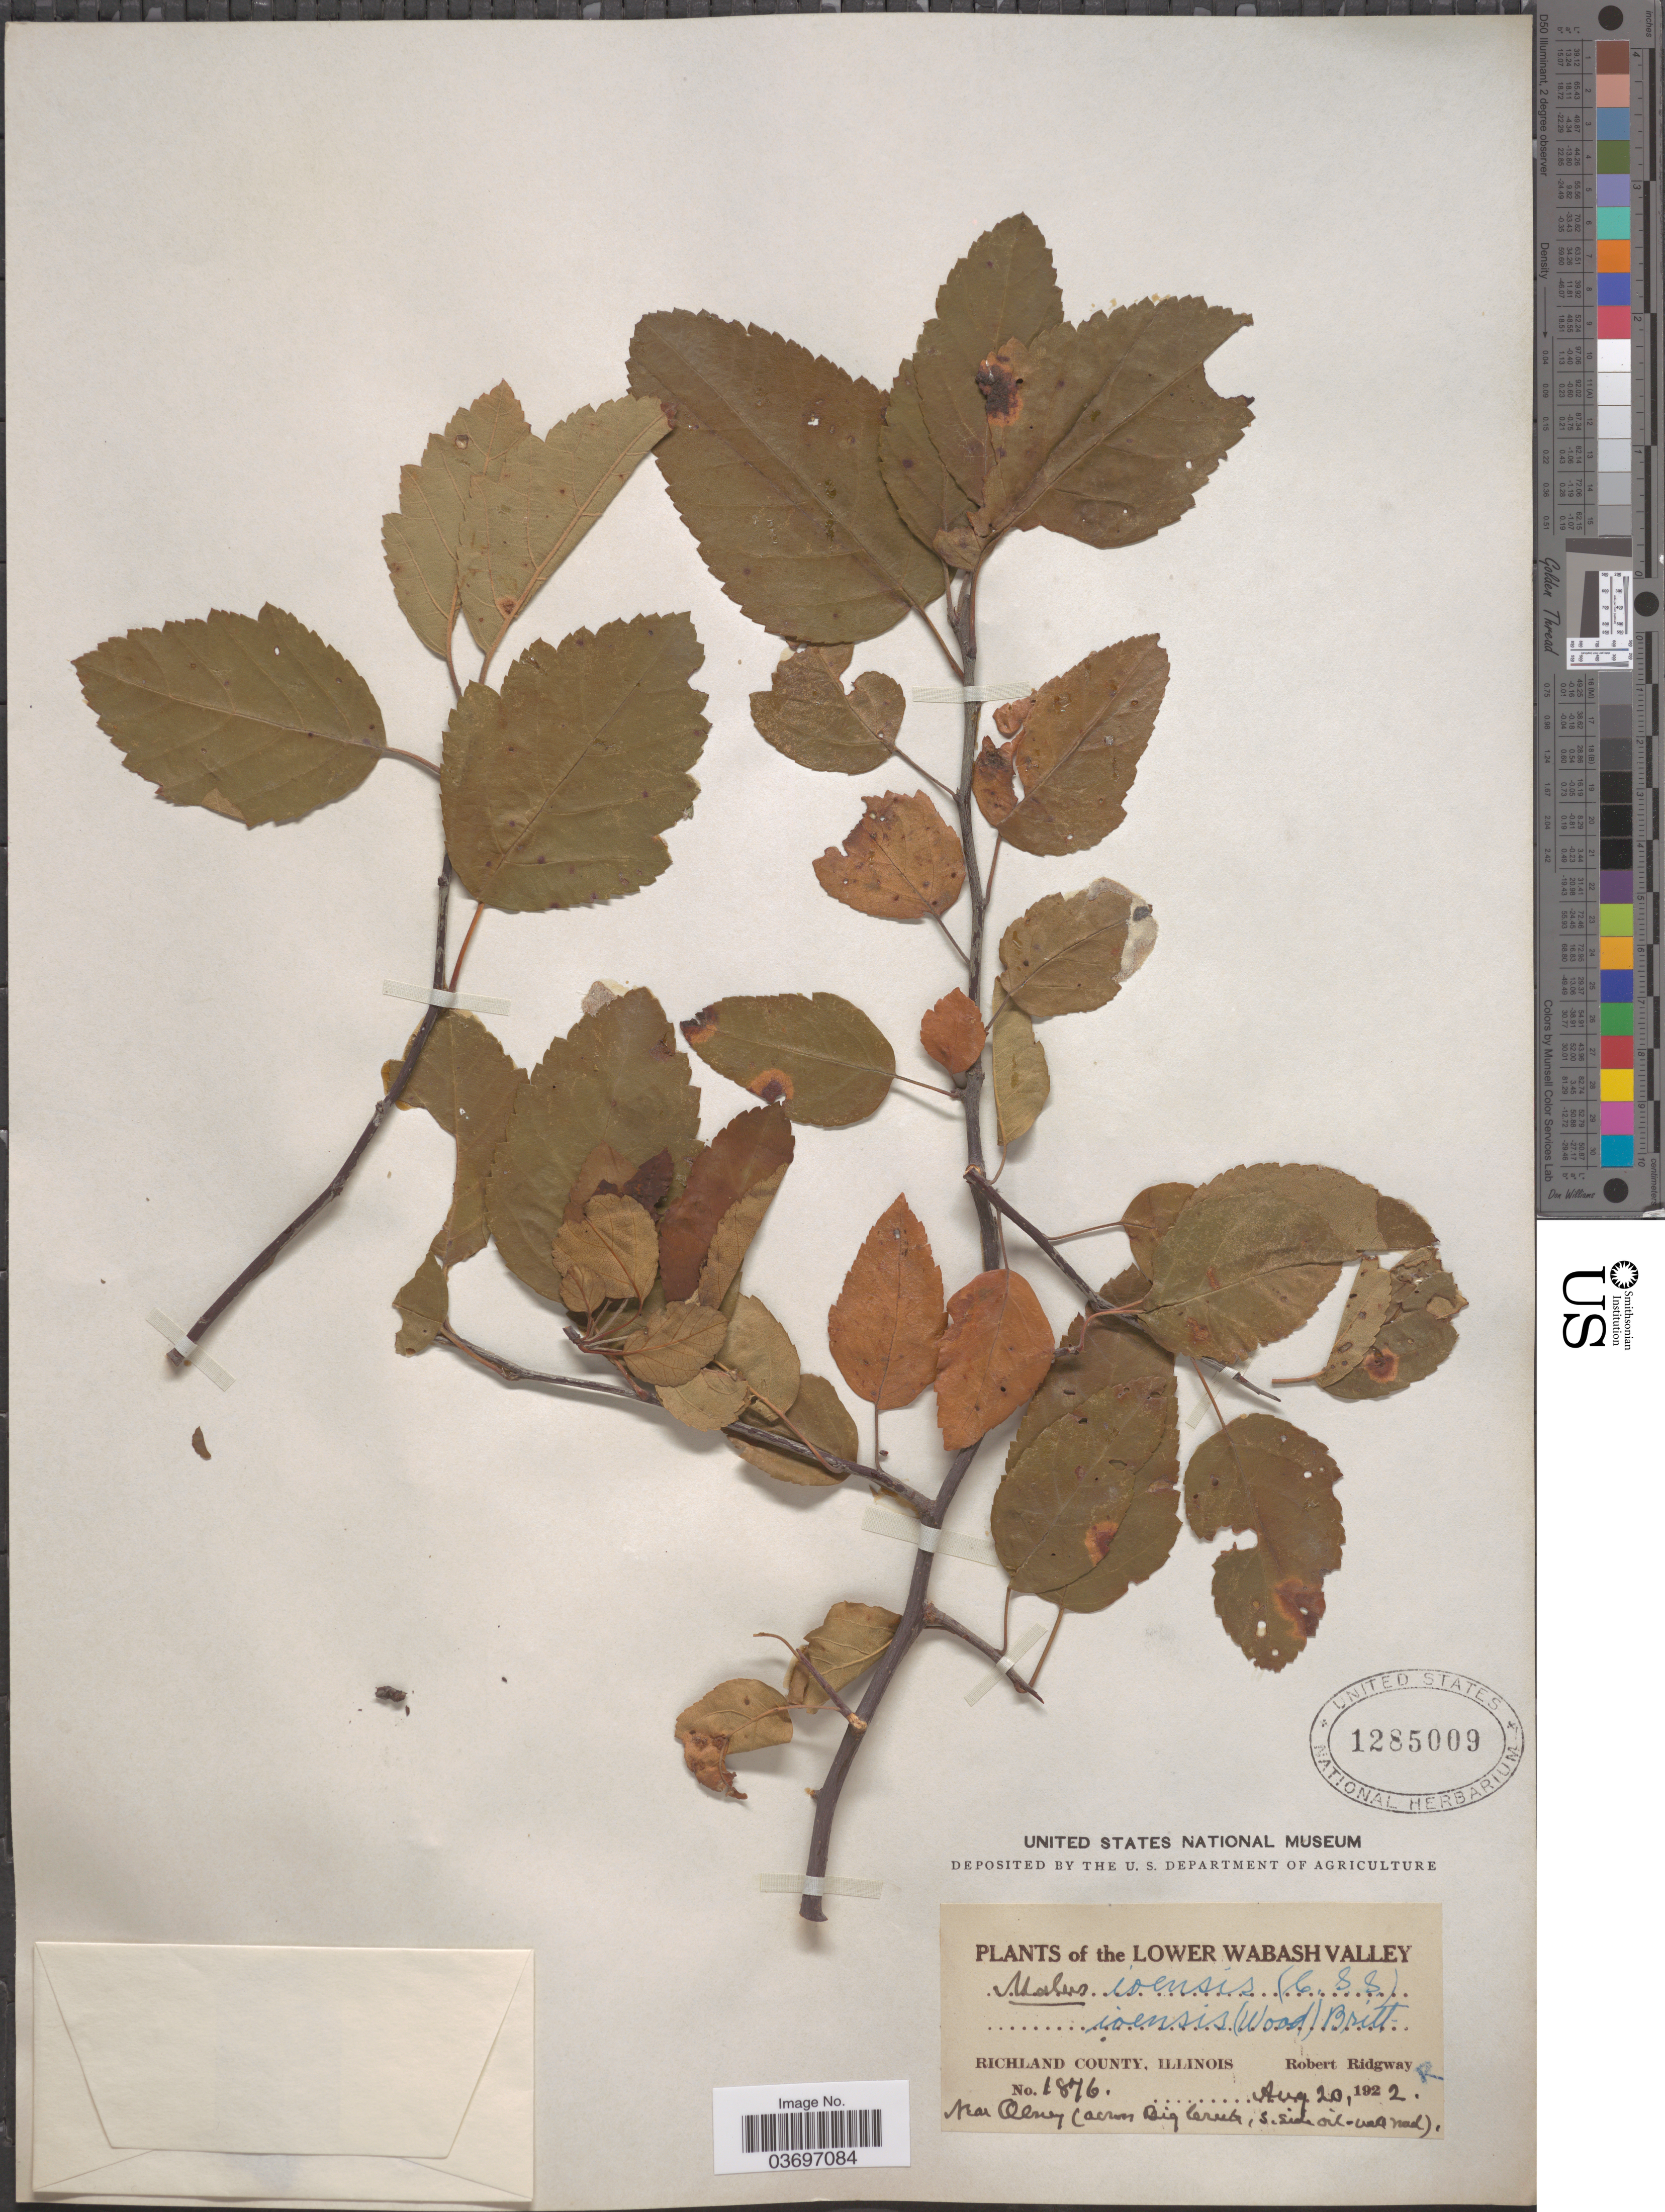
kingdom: Plantae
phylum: Tracheophyta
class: Magnoliopsida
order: Rosales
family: Rosaceae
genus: Malus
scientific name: Malus ioensis var. ioensis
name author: Rehder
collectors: R. Ridgway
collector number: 1876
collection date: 1922-08-20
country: United States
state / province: Illinois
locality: The Lower Wabash Valley. Richland County. Near Olney (across Big Creek, s. side oil-well road).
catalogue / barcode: US 1285009